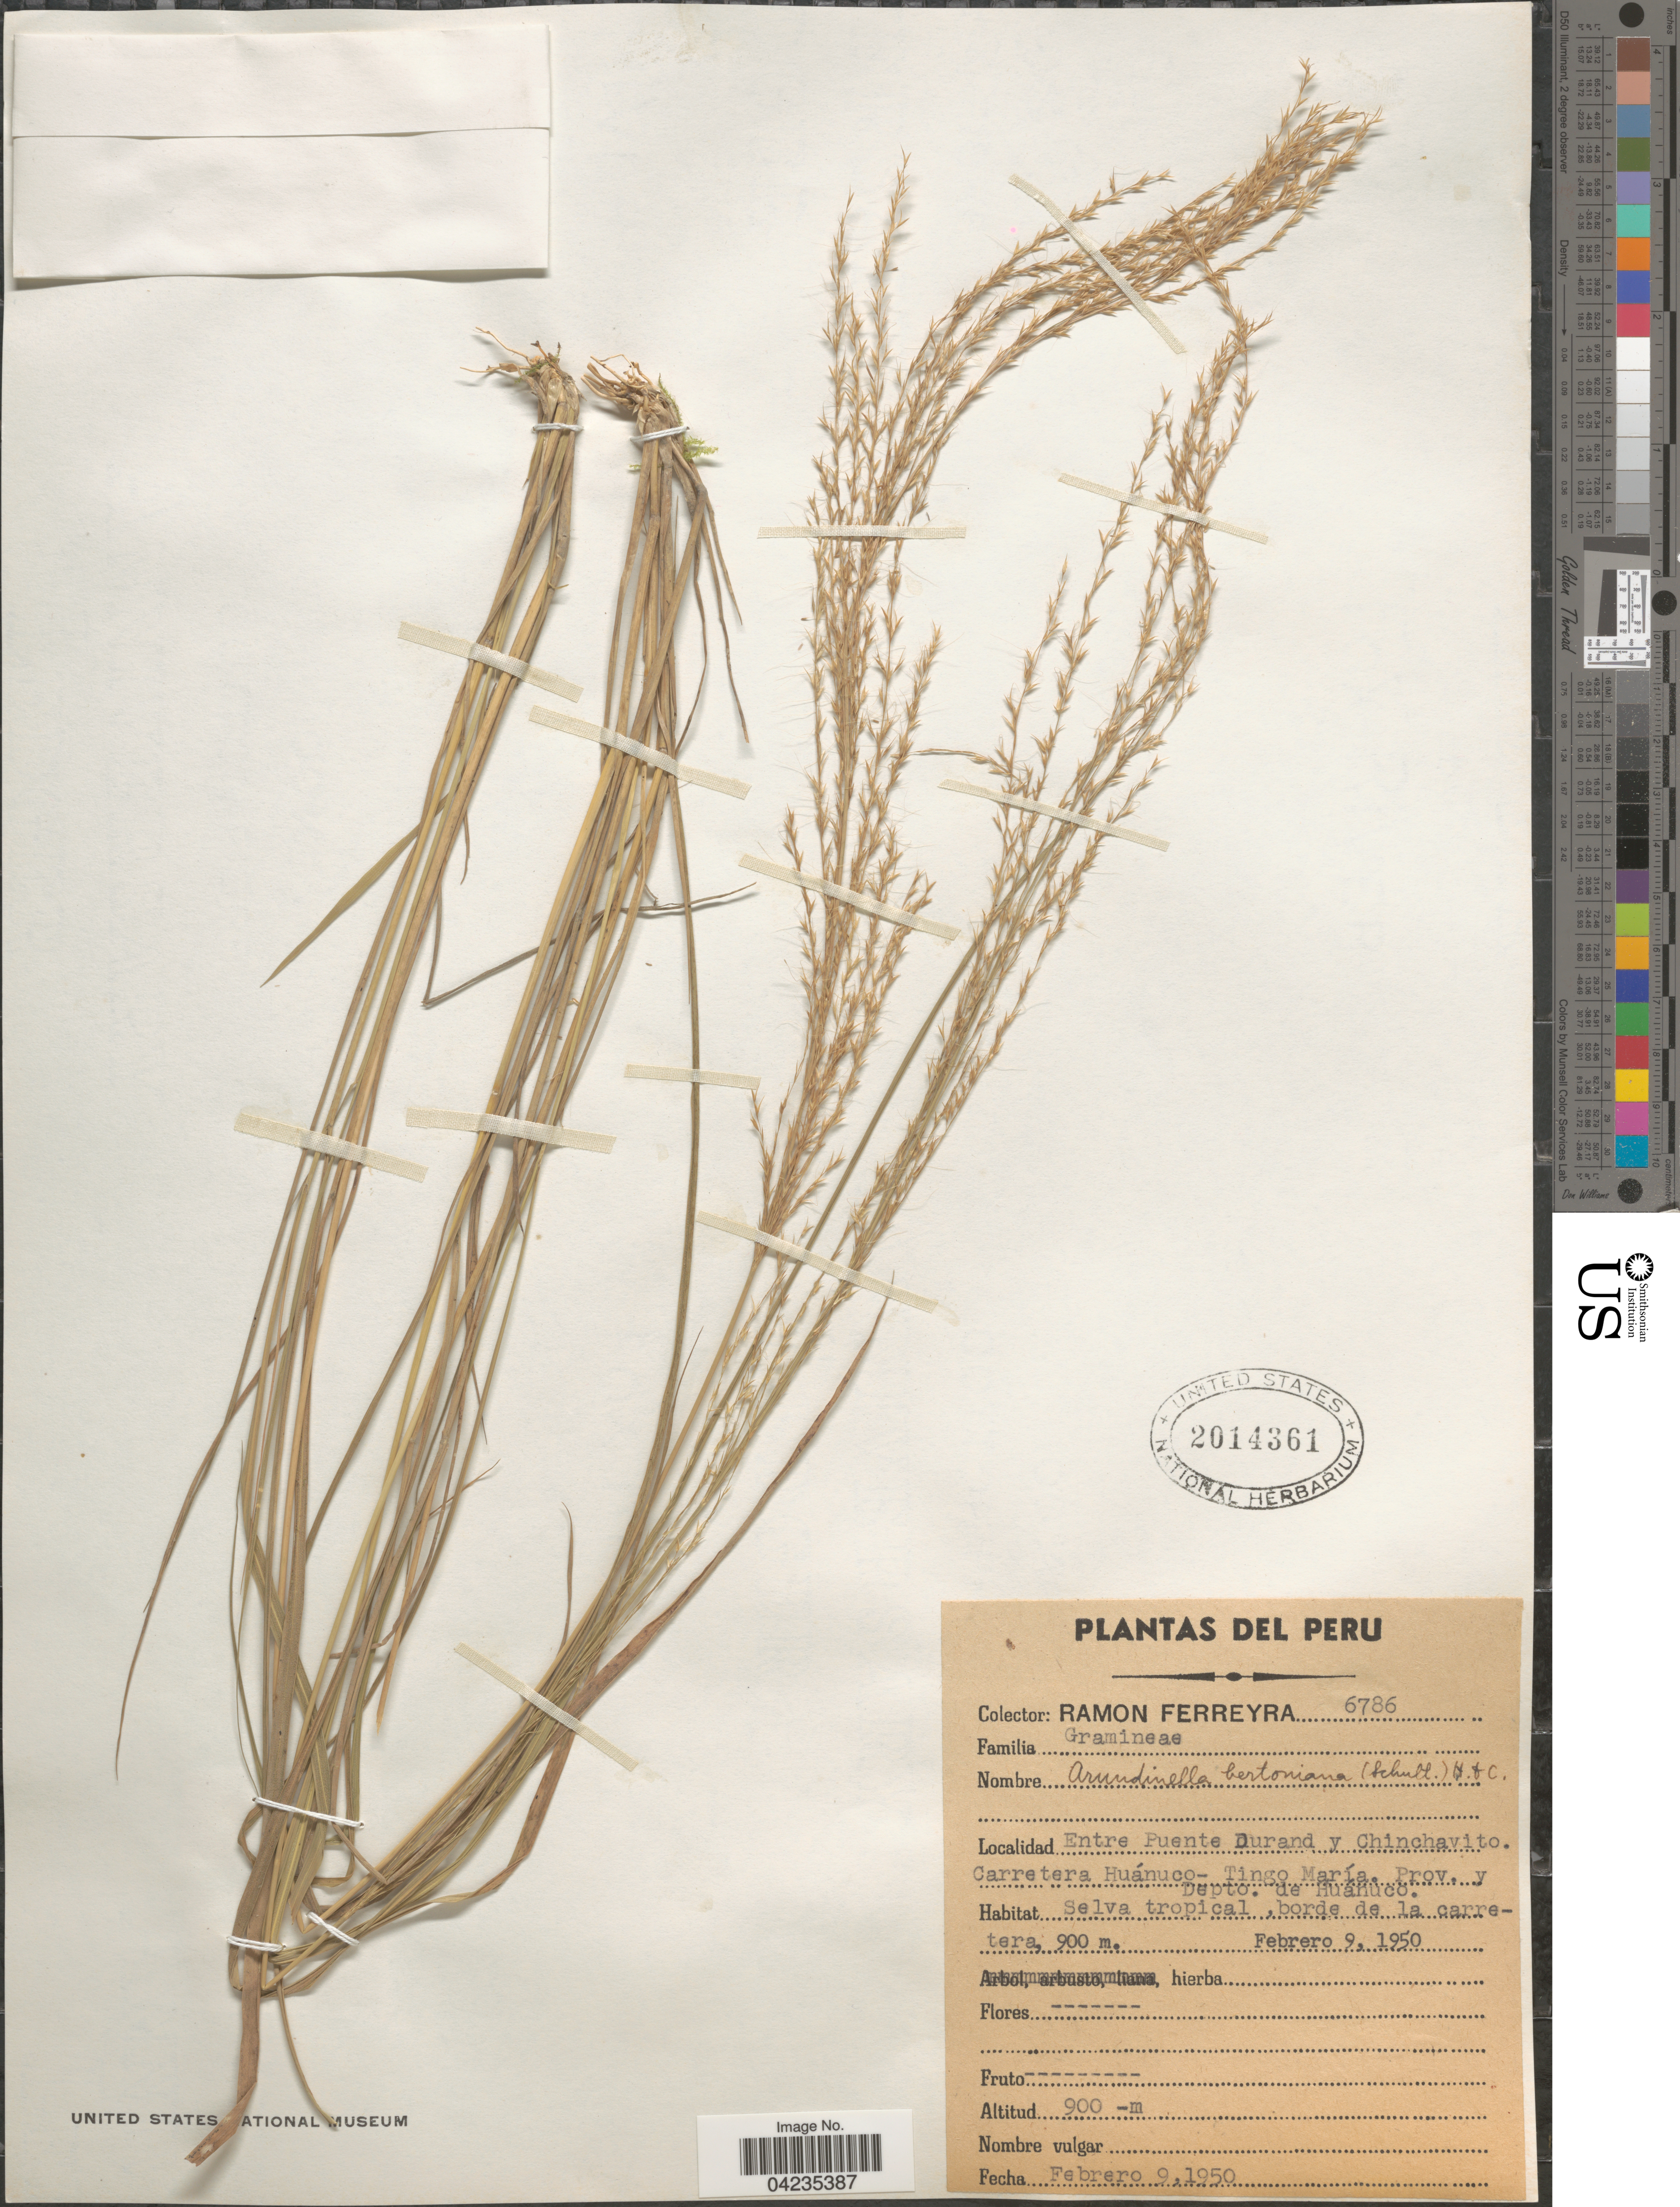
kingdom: Plantae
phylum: Tracheophyta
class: Liliopsida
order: Poales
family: Poaceae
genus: Arundinella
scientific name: Arundinella berteroniana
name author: (Schult.) Hitchc. & Chase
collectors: R. A. Ferreyra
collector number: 6786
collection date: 1950-02-09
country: Peru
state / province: Huánuco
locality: Entre Puente Durand y Chinchavito. Carretera Huánuco - Tingo María. Prov. y Depto. de Huánuco.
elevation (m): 900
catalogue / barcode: US 2014361